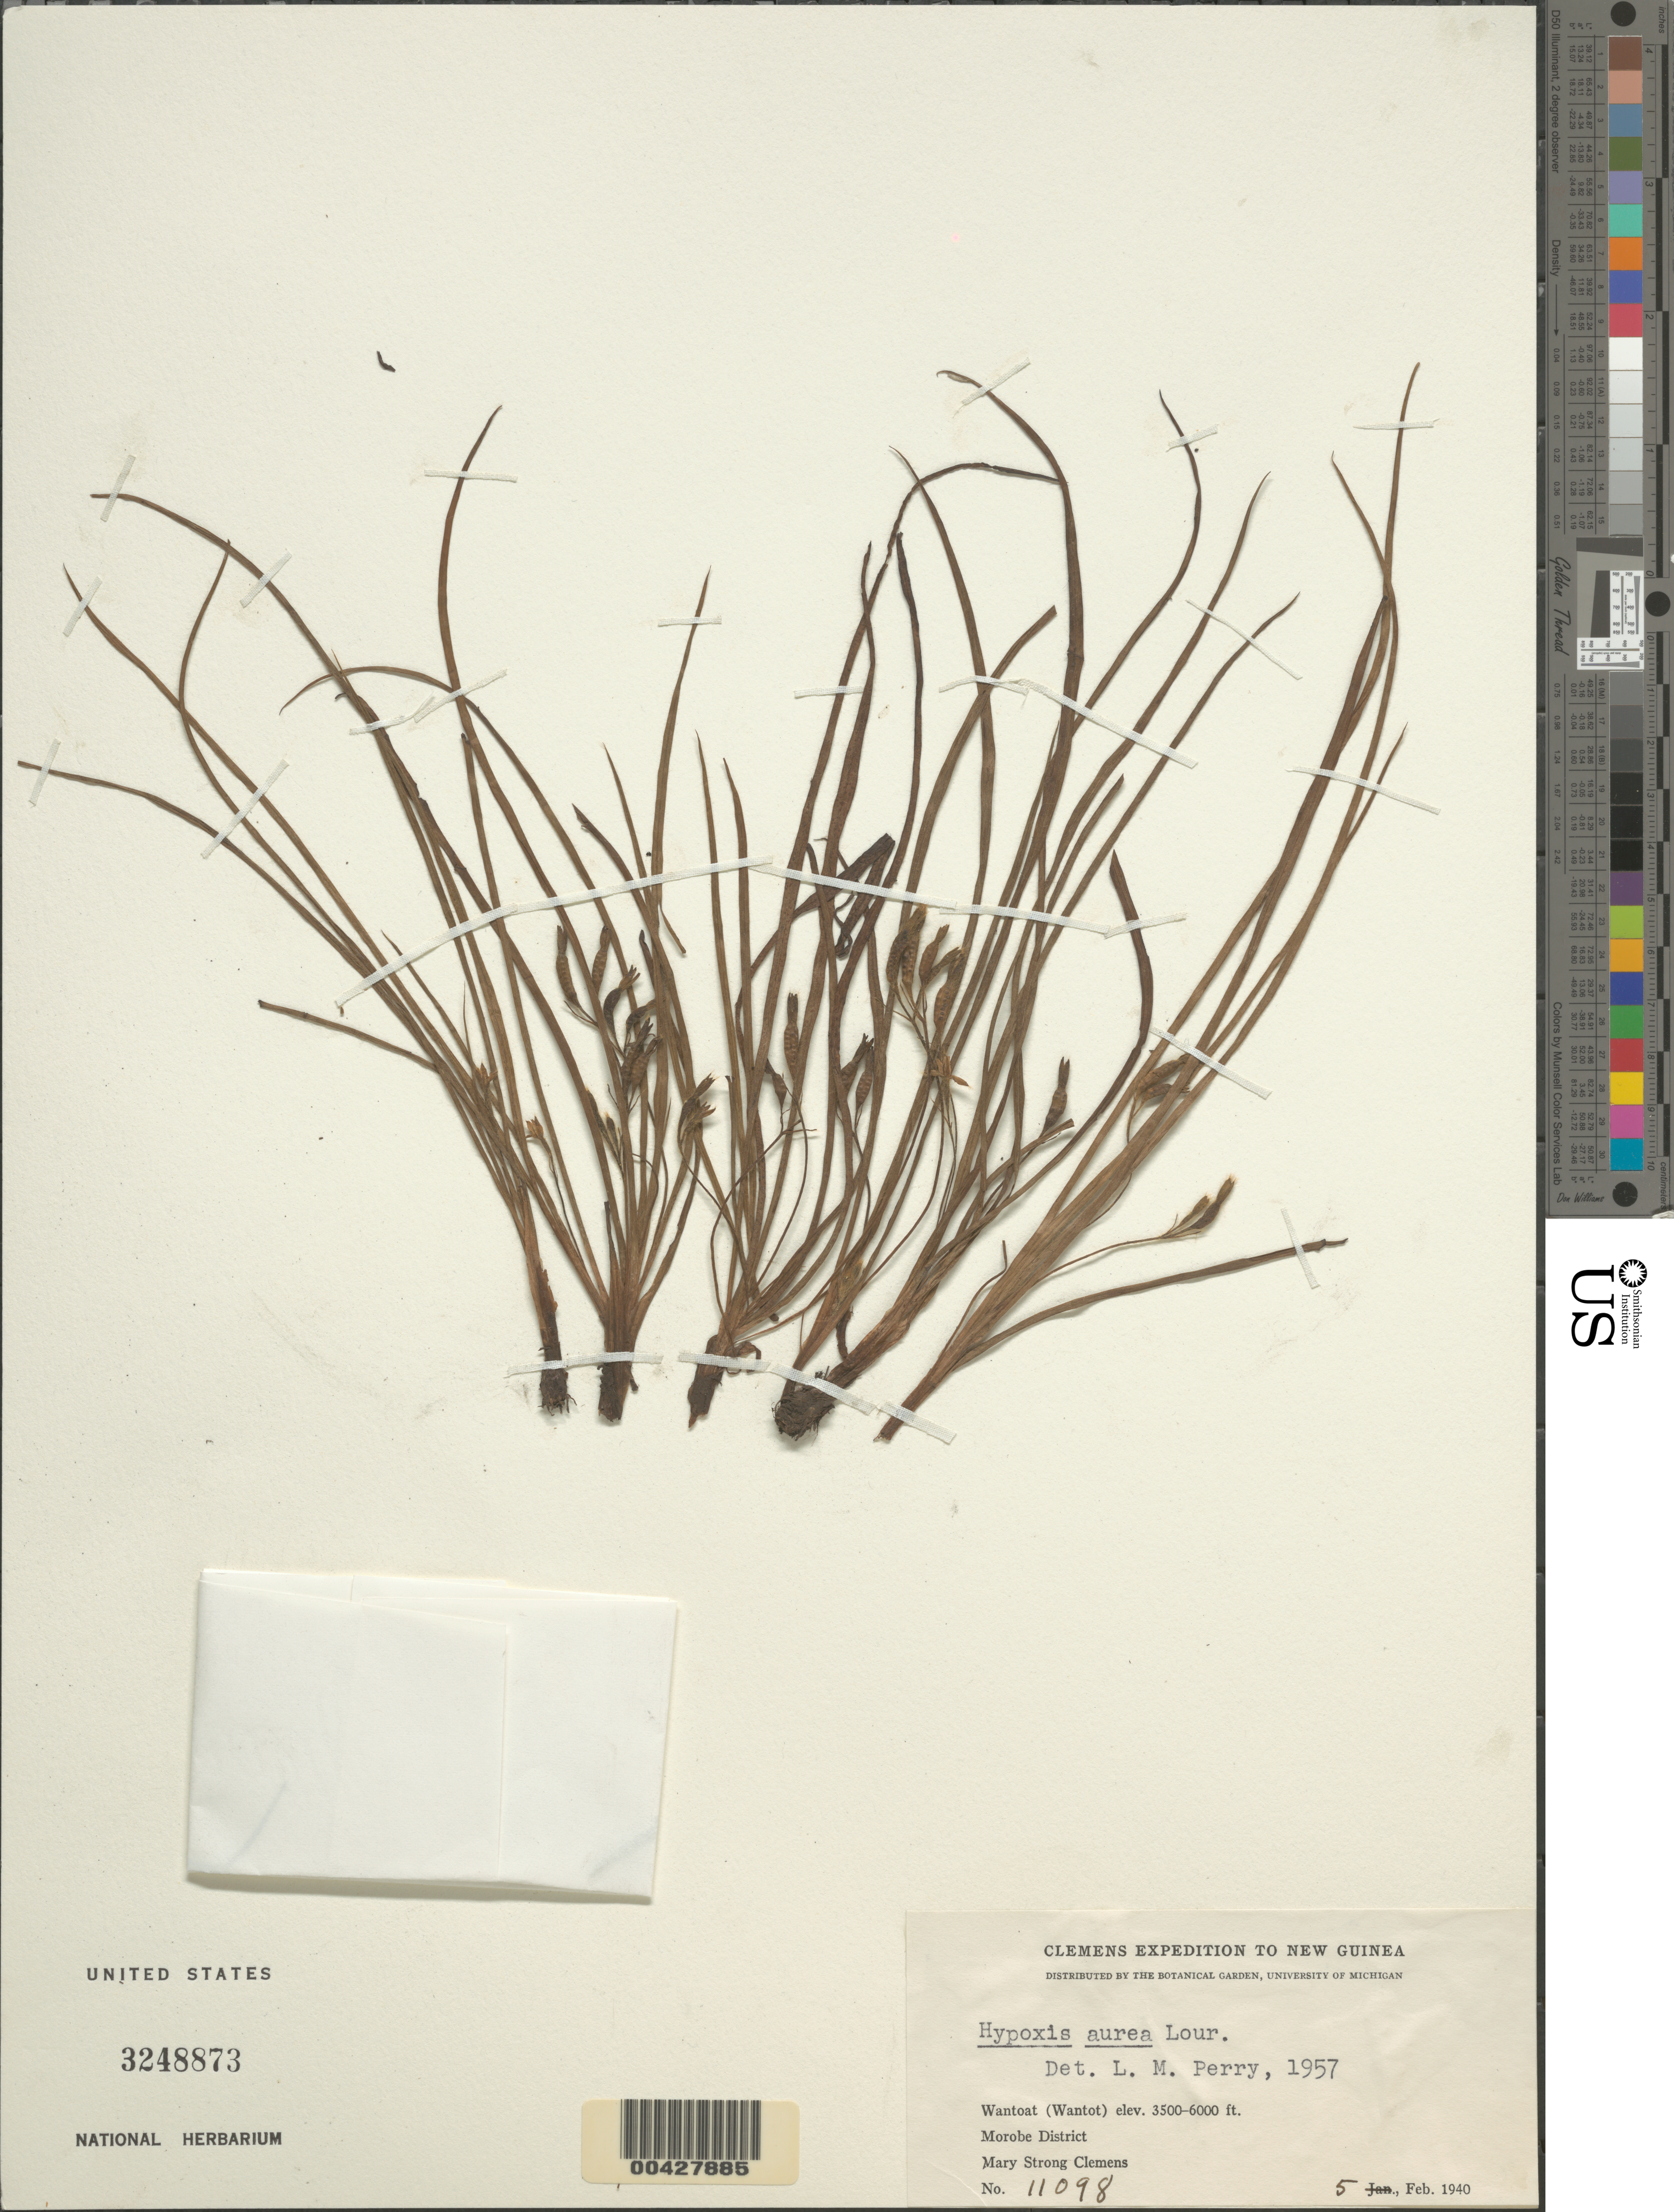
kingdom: Plantae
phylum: Tracheophyta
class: Liliopsida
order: Asparagales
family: Hypoxidaceae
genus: Hypoxis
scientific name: Hypoxis aurea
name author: Lour.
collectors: M. S. Clemens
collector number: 11098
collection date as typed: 05 Feb 1940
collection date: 1940-02-05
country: Papua New Guinea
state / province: Morobe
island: New Guinea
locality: Wantoat, morobe dist.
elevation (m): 1067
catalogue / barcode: US 3248873